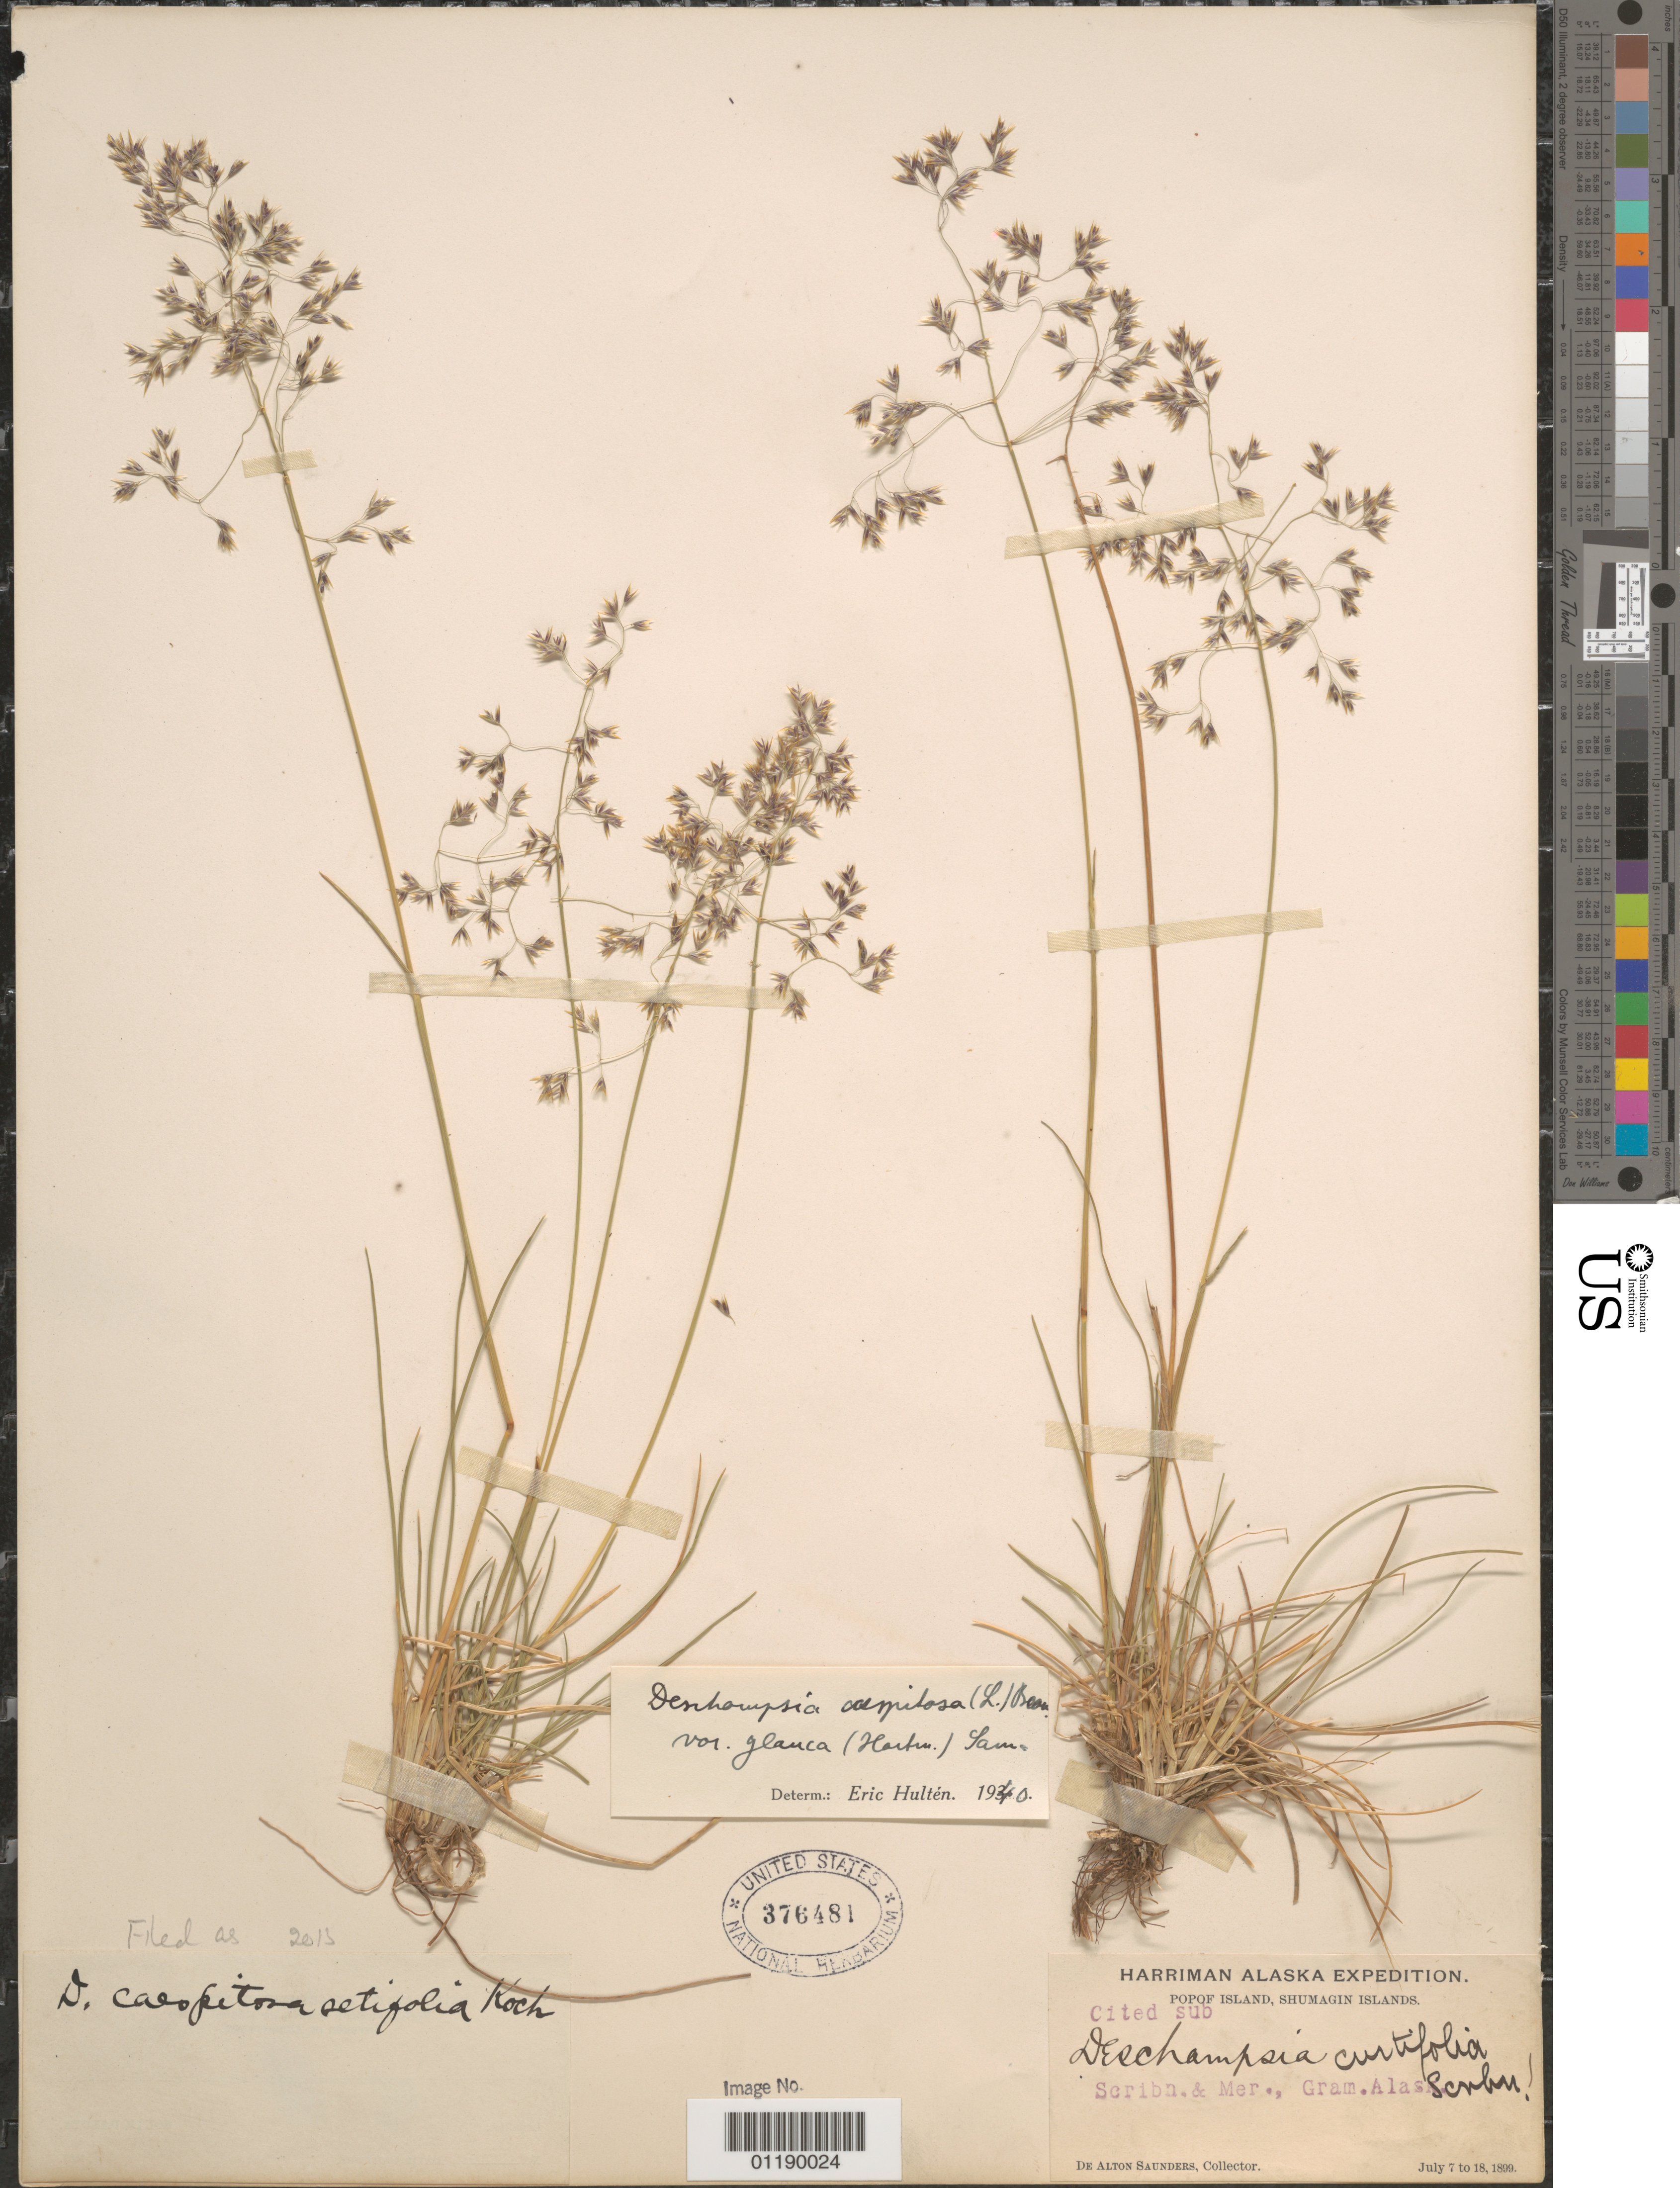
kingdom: Plantae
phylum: Tracheophyta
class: Liliopsida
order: Poales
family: Poaceae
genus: Deschampsia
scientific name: Deschampsia cespitosa var setifolia ined. ?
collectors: D. A. Saunders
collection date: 1899-07-07/1899-07-18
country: United States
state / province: Alaska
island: Popof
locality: Popof Island, Shumagin Islands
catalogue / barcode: US 376481